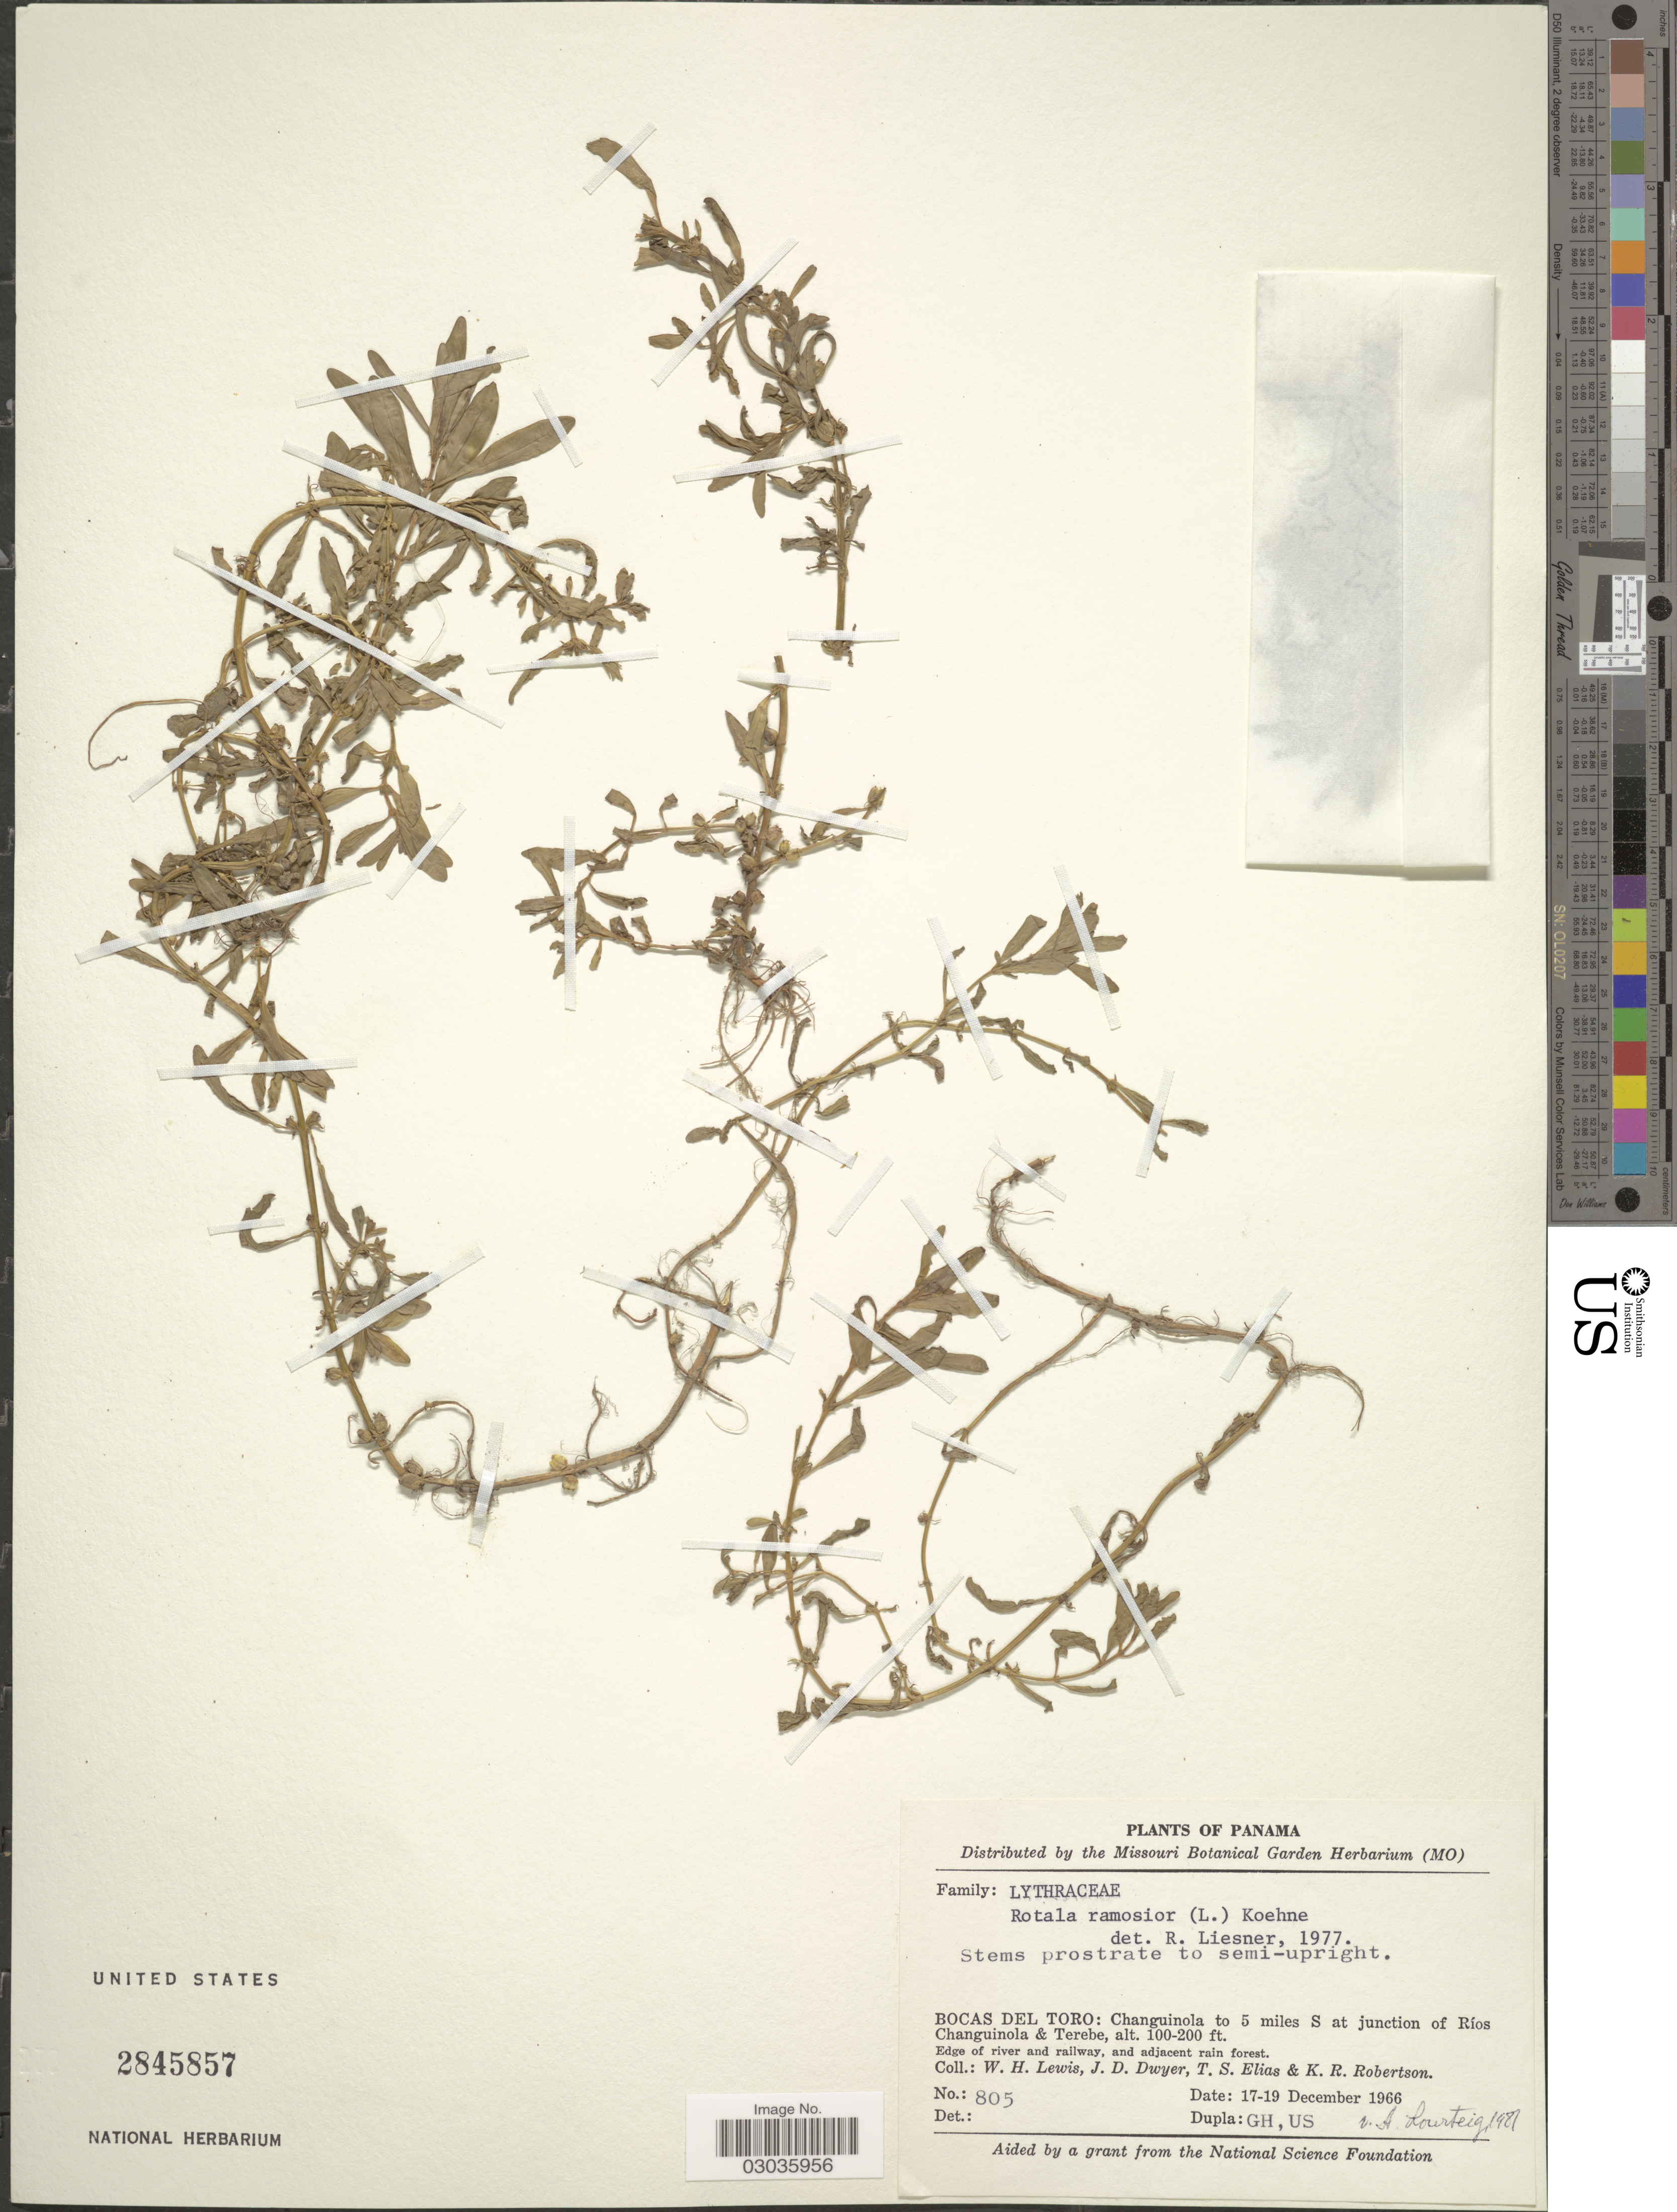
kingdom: Plantae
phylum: Tracheophyta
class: Magnoliopsida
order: Myrtales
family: Lythraceae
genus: Rotala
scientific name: Rotala ramosior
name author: (L.) Koehne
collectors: W. H. Lewis, J. D. Dwyer, T. S. Elias & K. Robertson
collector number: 805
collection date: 1966-12-17/1966-12-19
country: Panama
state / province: Bocas del Toro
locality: Changuinola to 5 miles S at junction of Ríos Changuinola & Terebe.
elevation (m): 30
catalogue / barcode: US 2845857